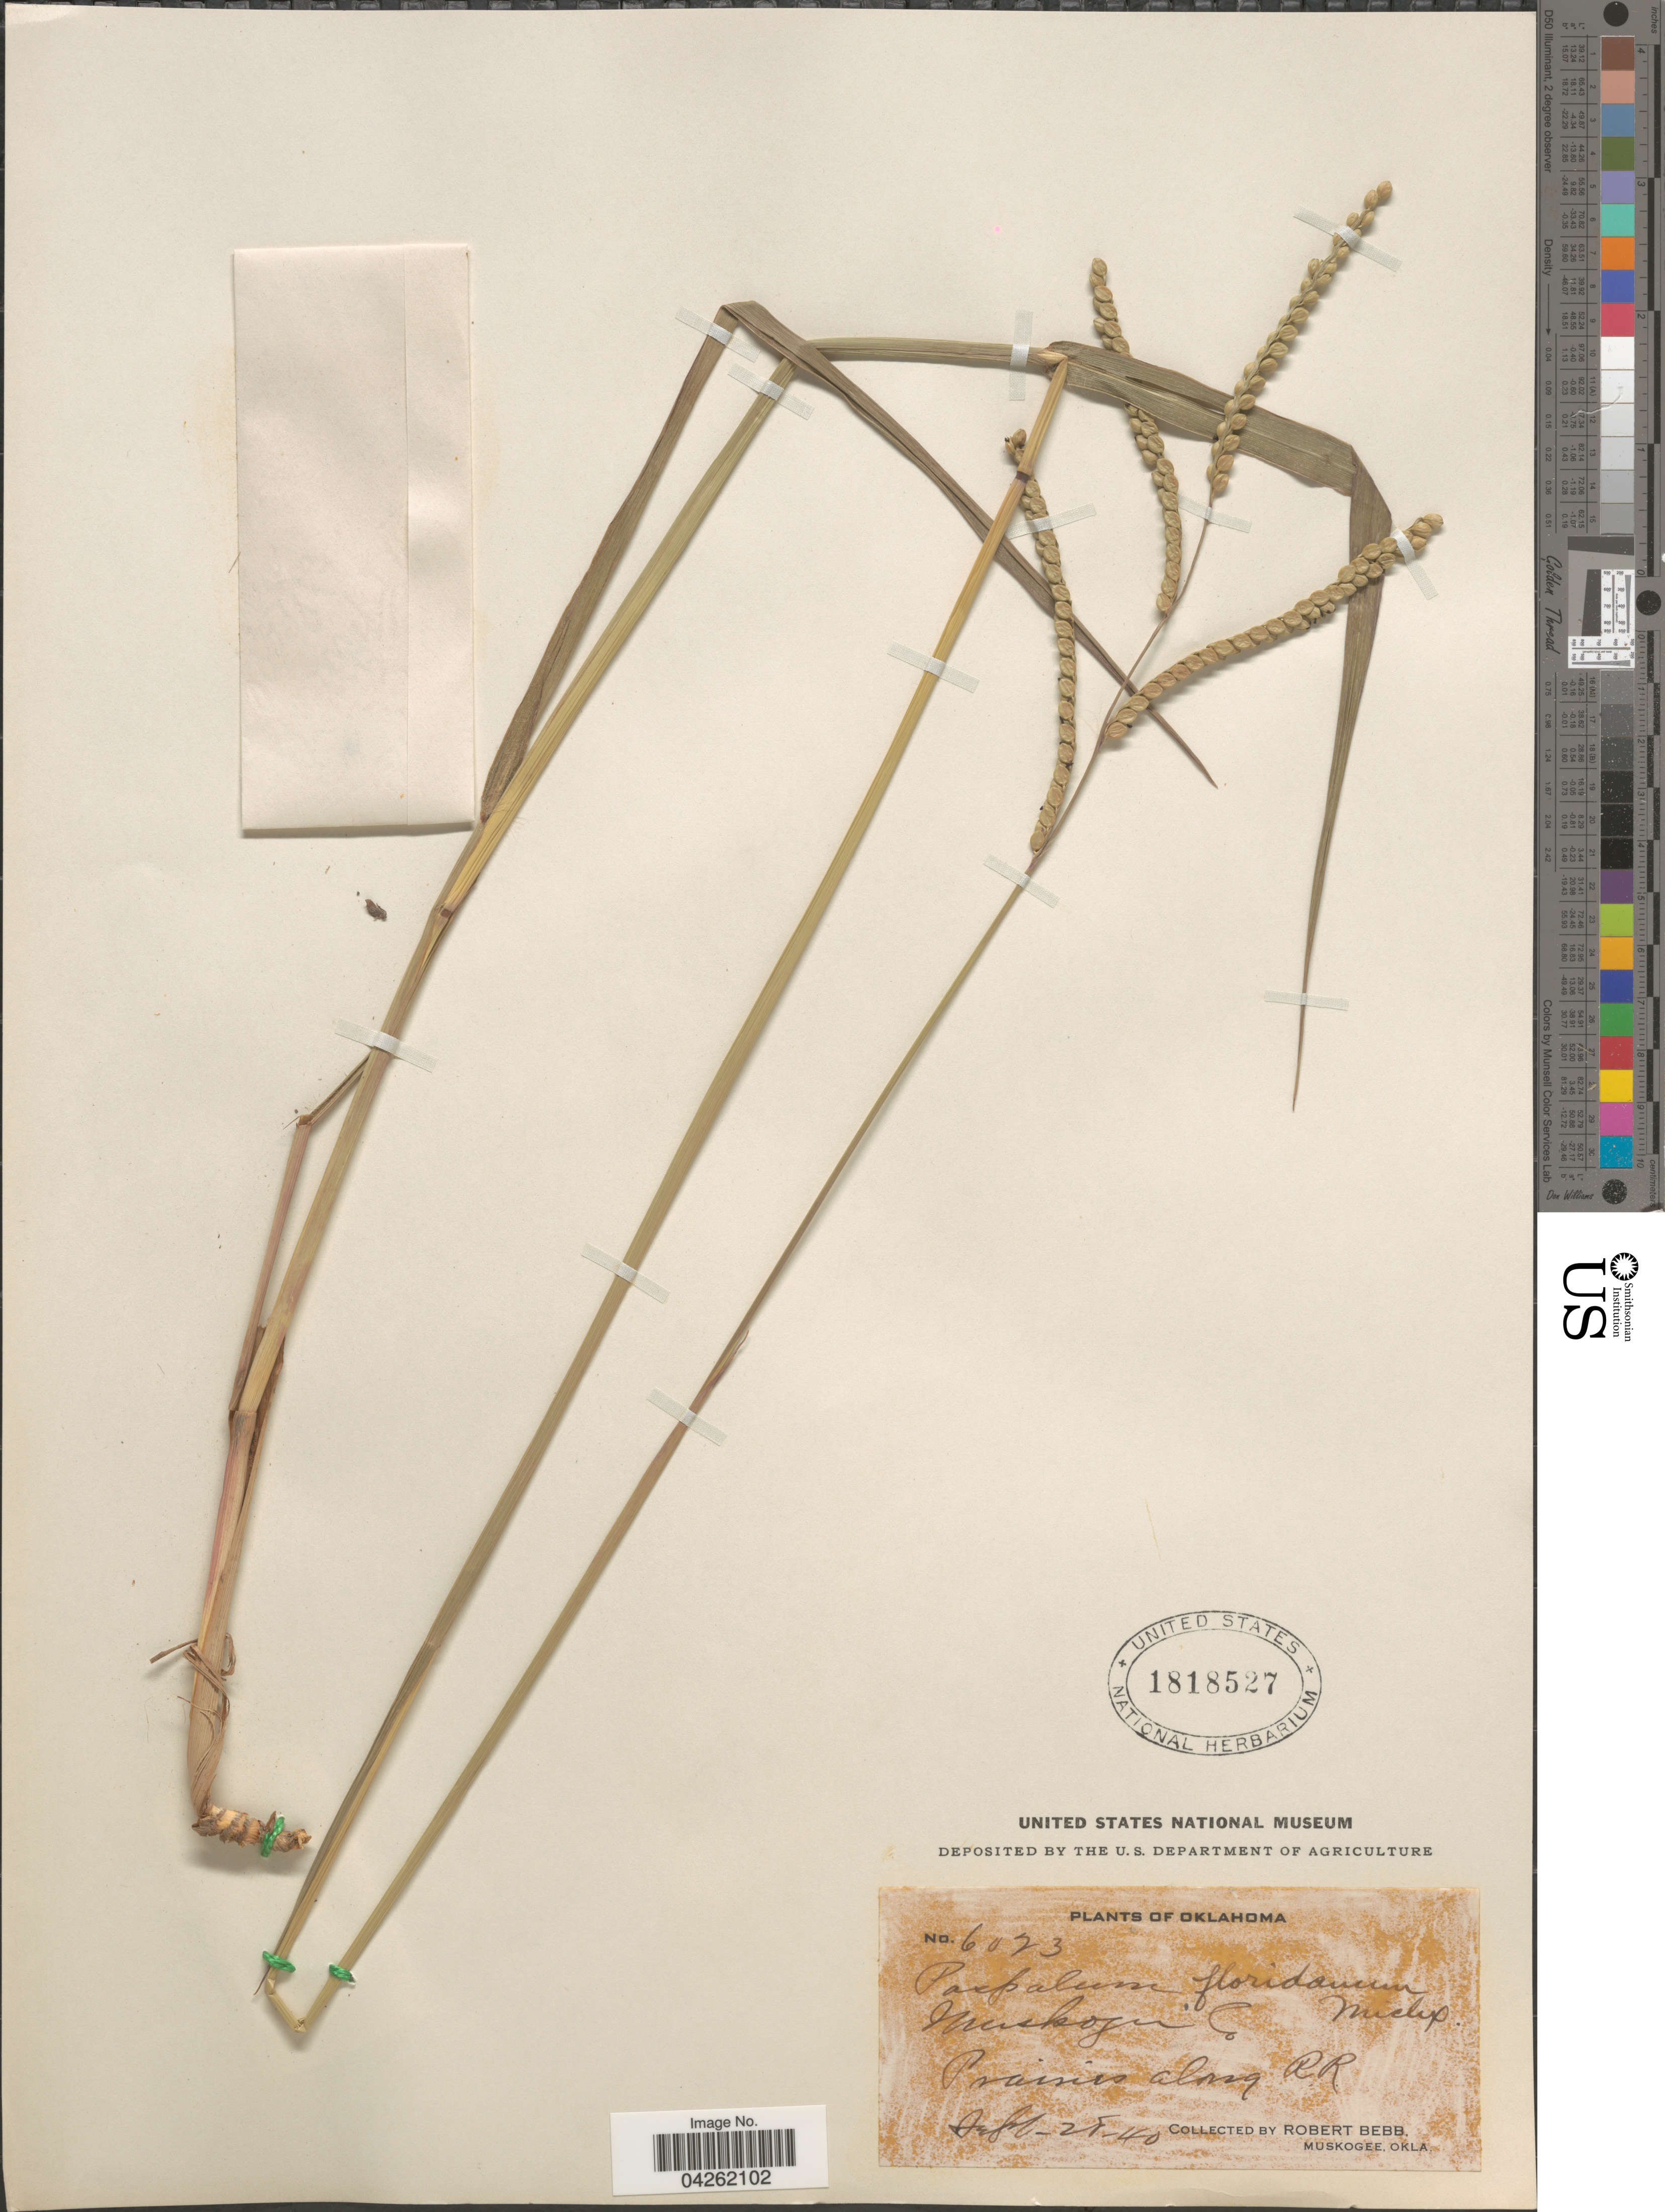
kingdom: Plantae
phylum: Tracheophyta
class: Liliopsida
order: Poales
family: Poaceae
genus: Paspalum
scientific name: Paspalum floridanum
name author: Michx.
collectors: R. Bebb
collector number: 6023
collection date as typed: Transcribed d/m/y: 28/9/40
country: United States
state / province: Oklahoma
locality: Muskogee Co. Prairie along RR.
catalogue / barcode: US 1818527